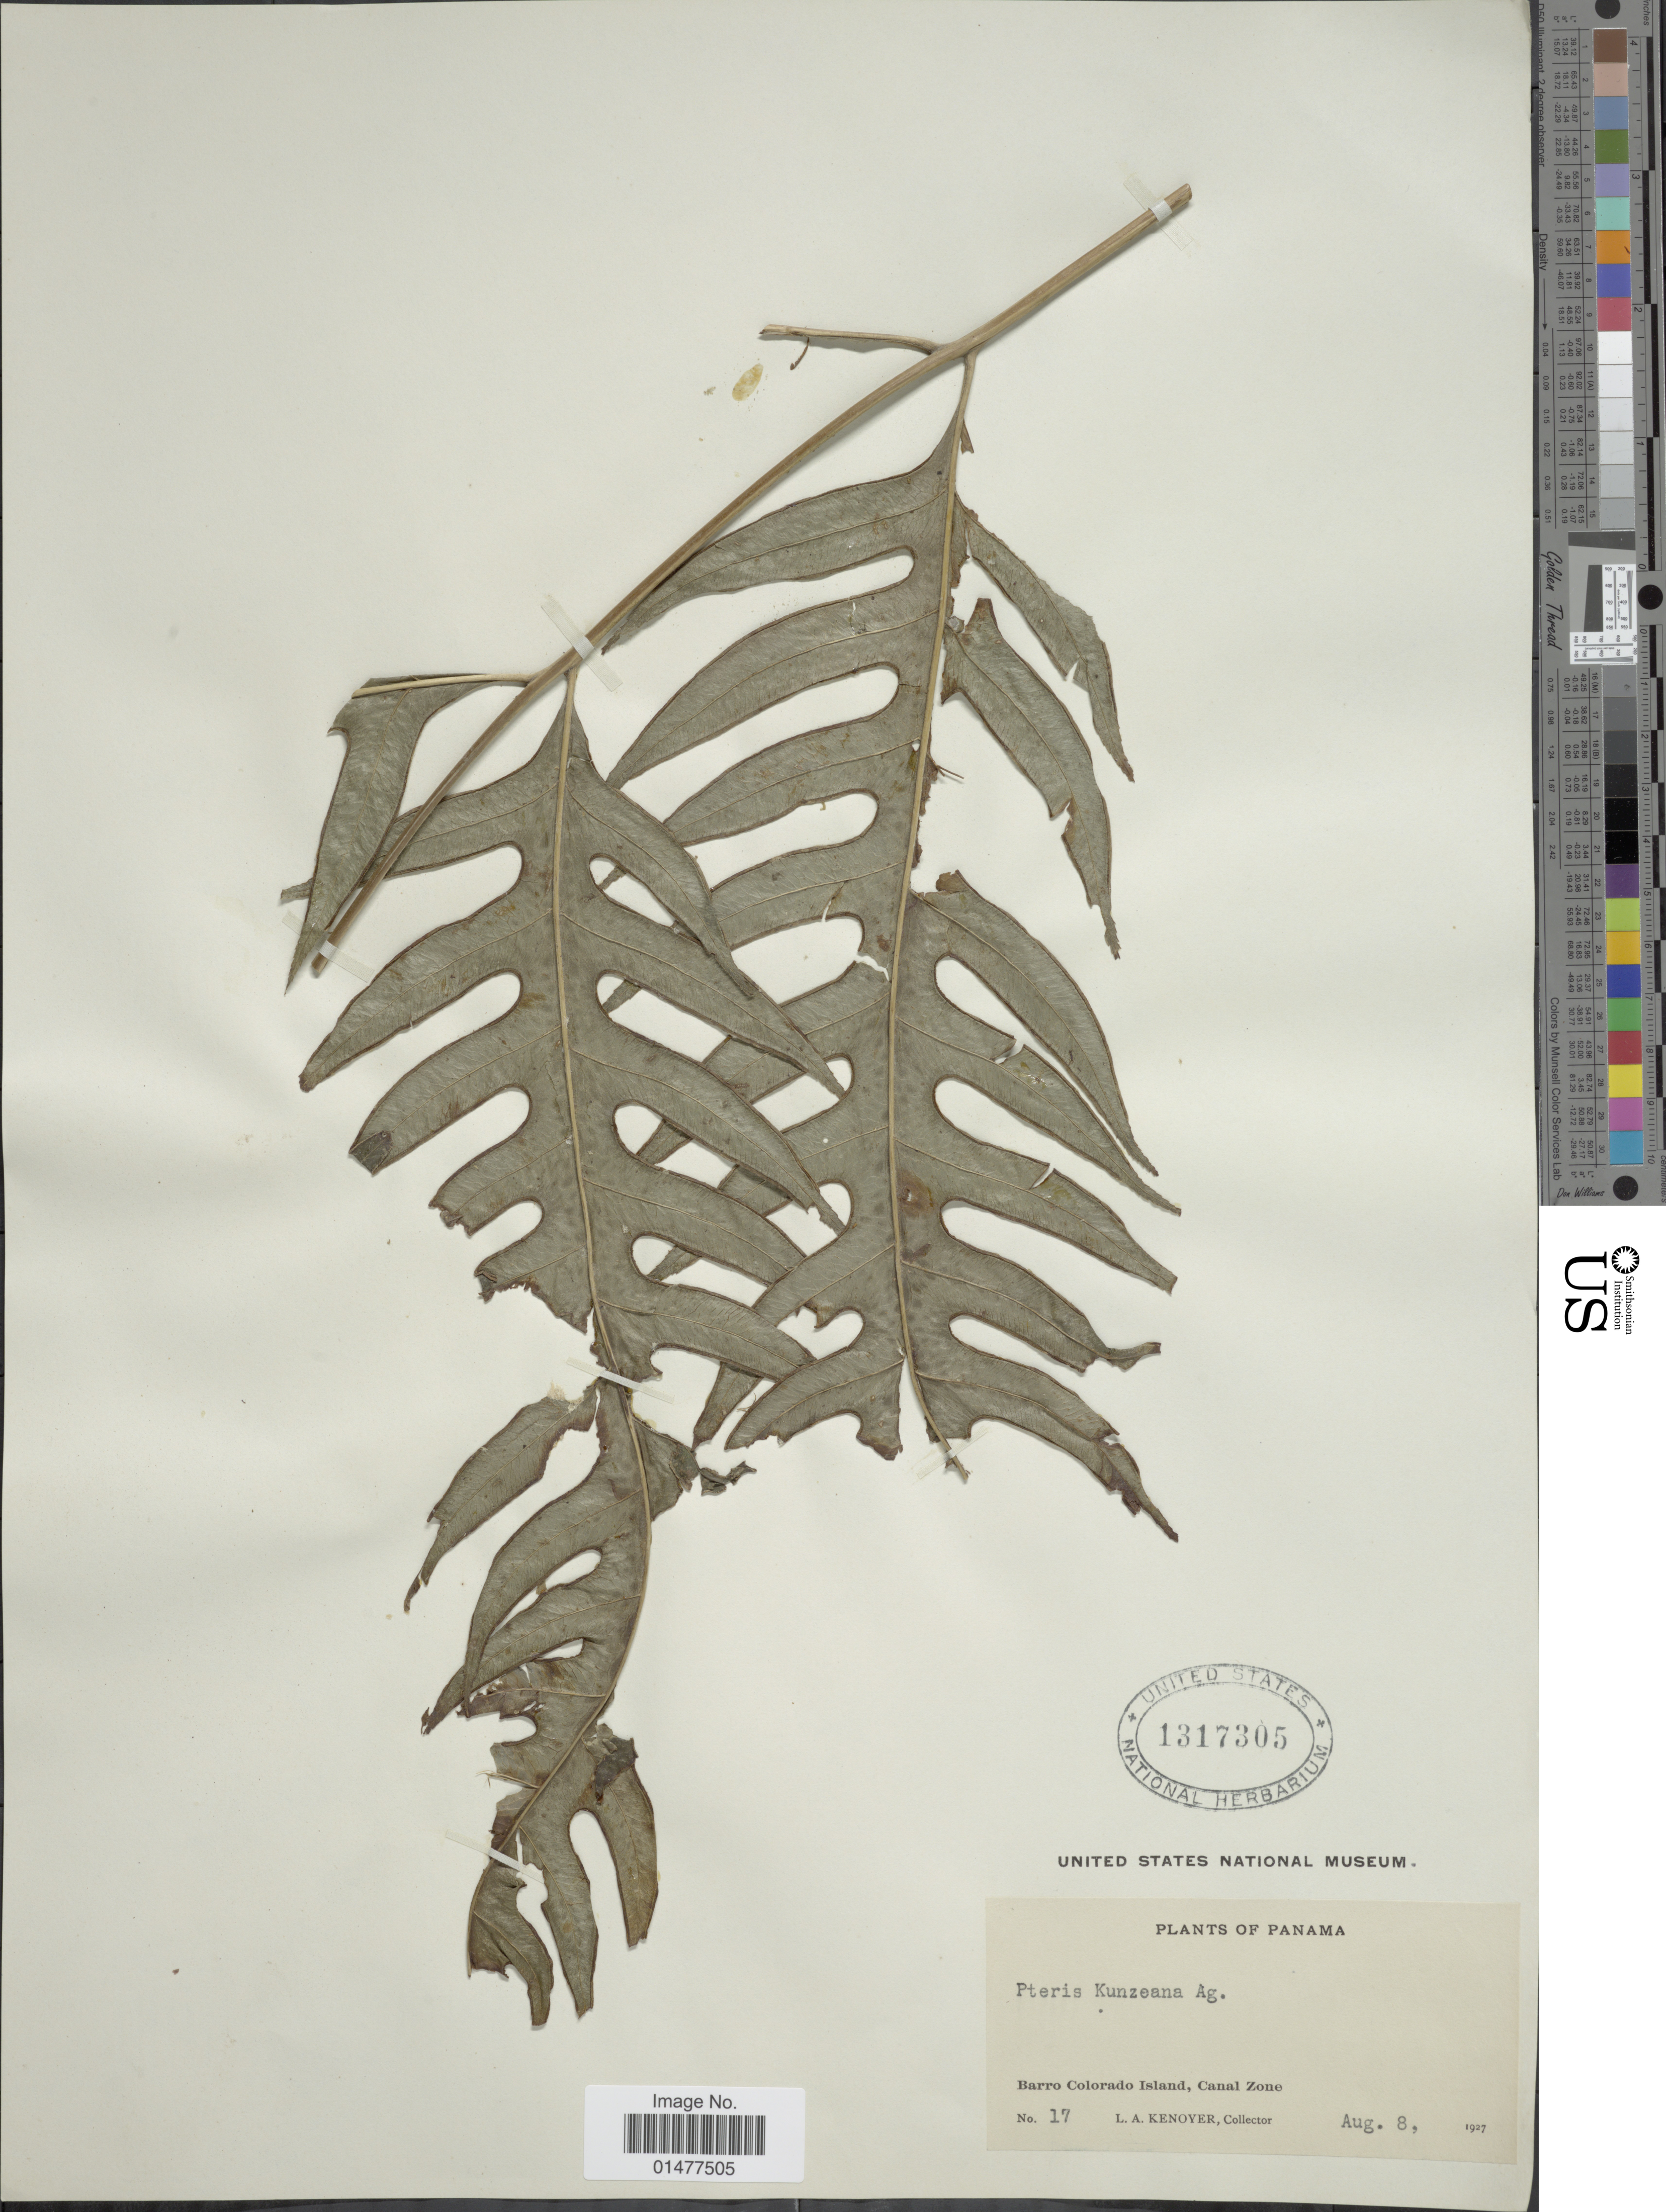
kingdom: Plantae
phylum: Tracheophyta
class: Polypodiopsida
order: Polypodiales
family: Pteridaceae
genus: Pteris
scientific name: Pteris altissima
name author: Poir.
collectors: L. A. Kenoyer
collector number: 17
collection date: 1927-08-08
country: Panama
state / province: Panamá Oeste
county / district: Canal Zone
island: Barro Colorado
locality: Barro Colorado Island, Canal Zone.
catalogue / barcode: US 1317305